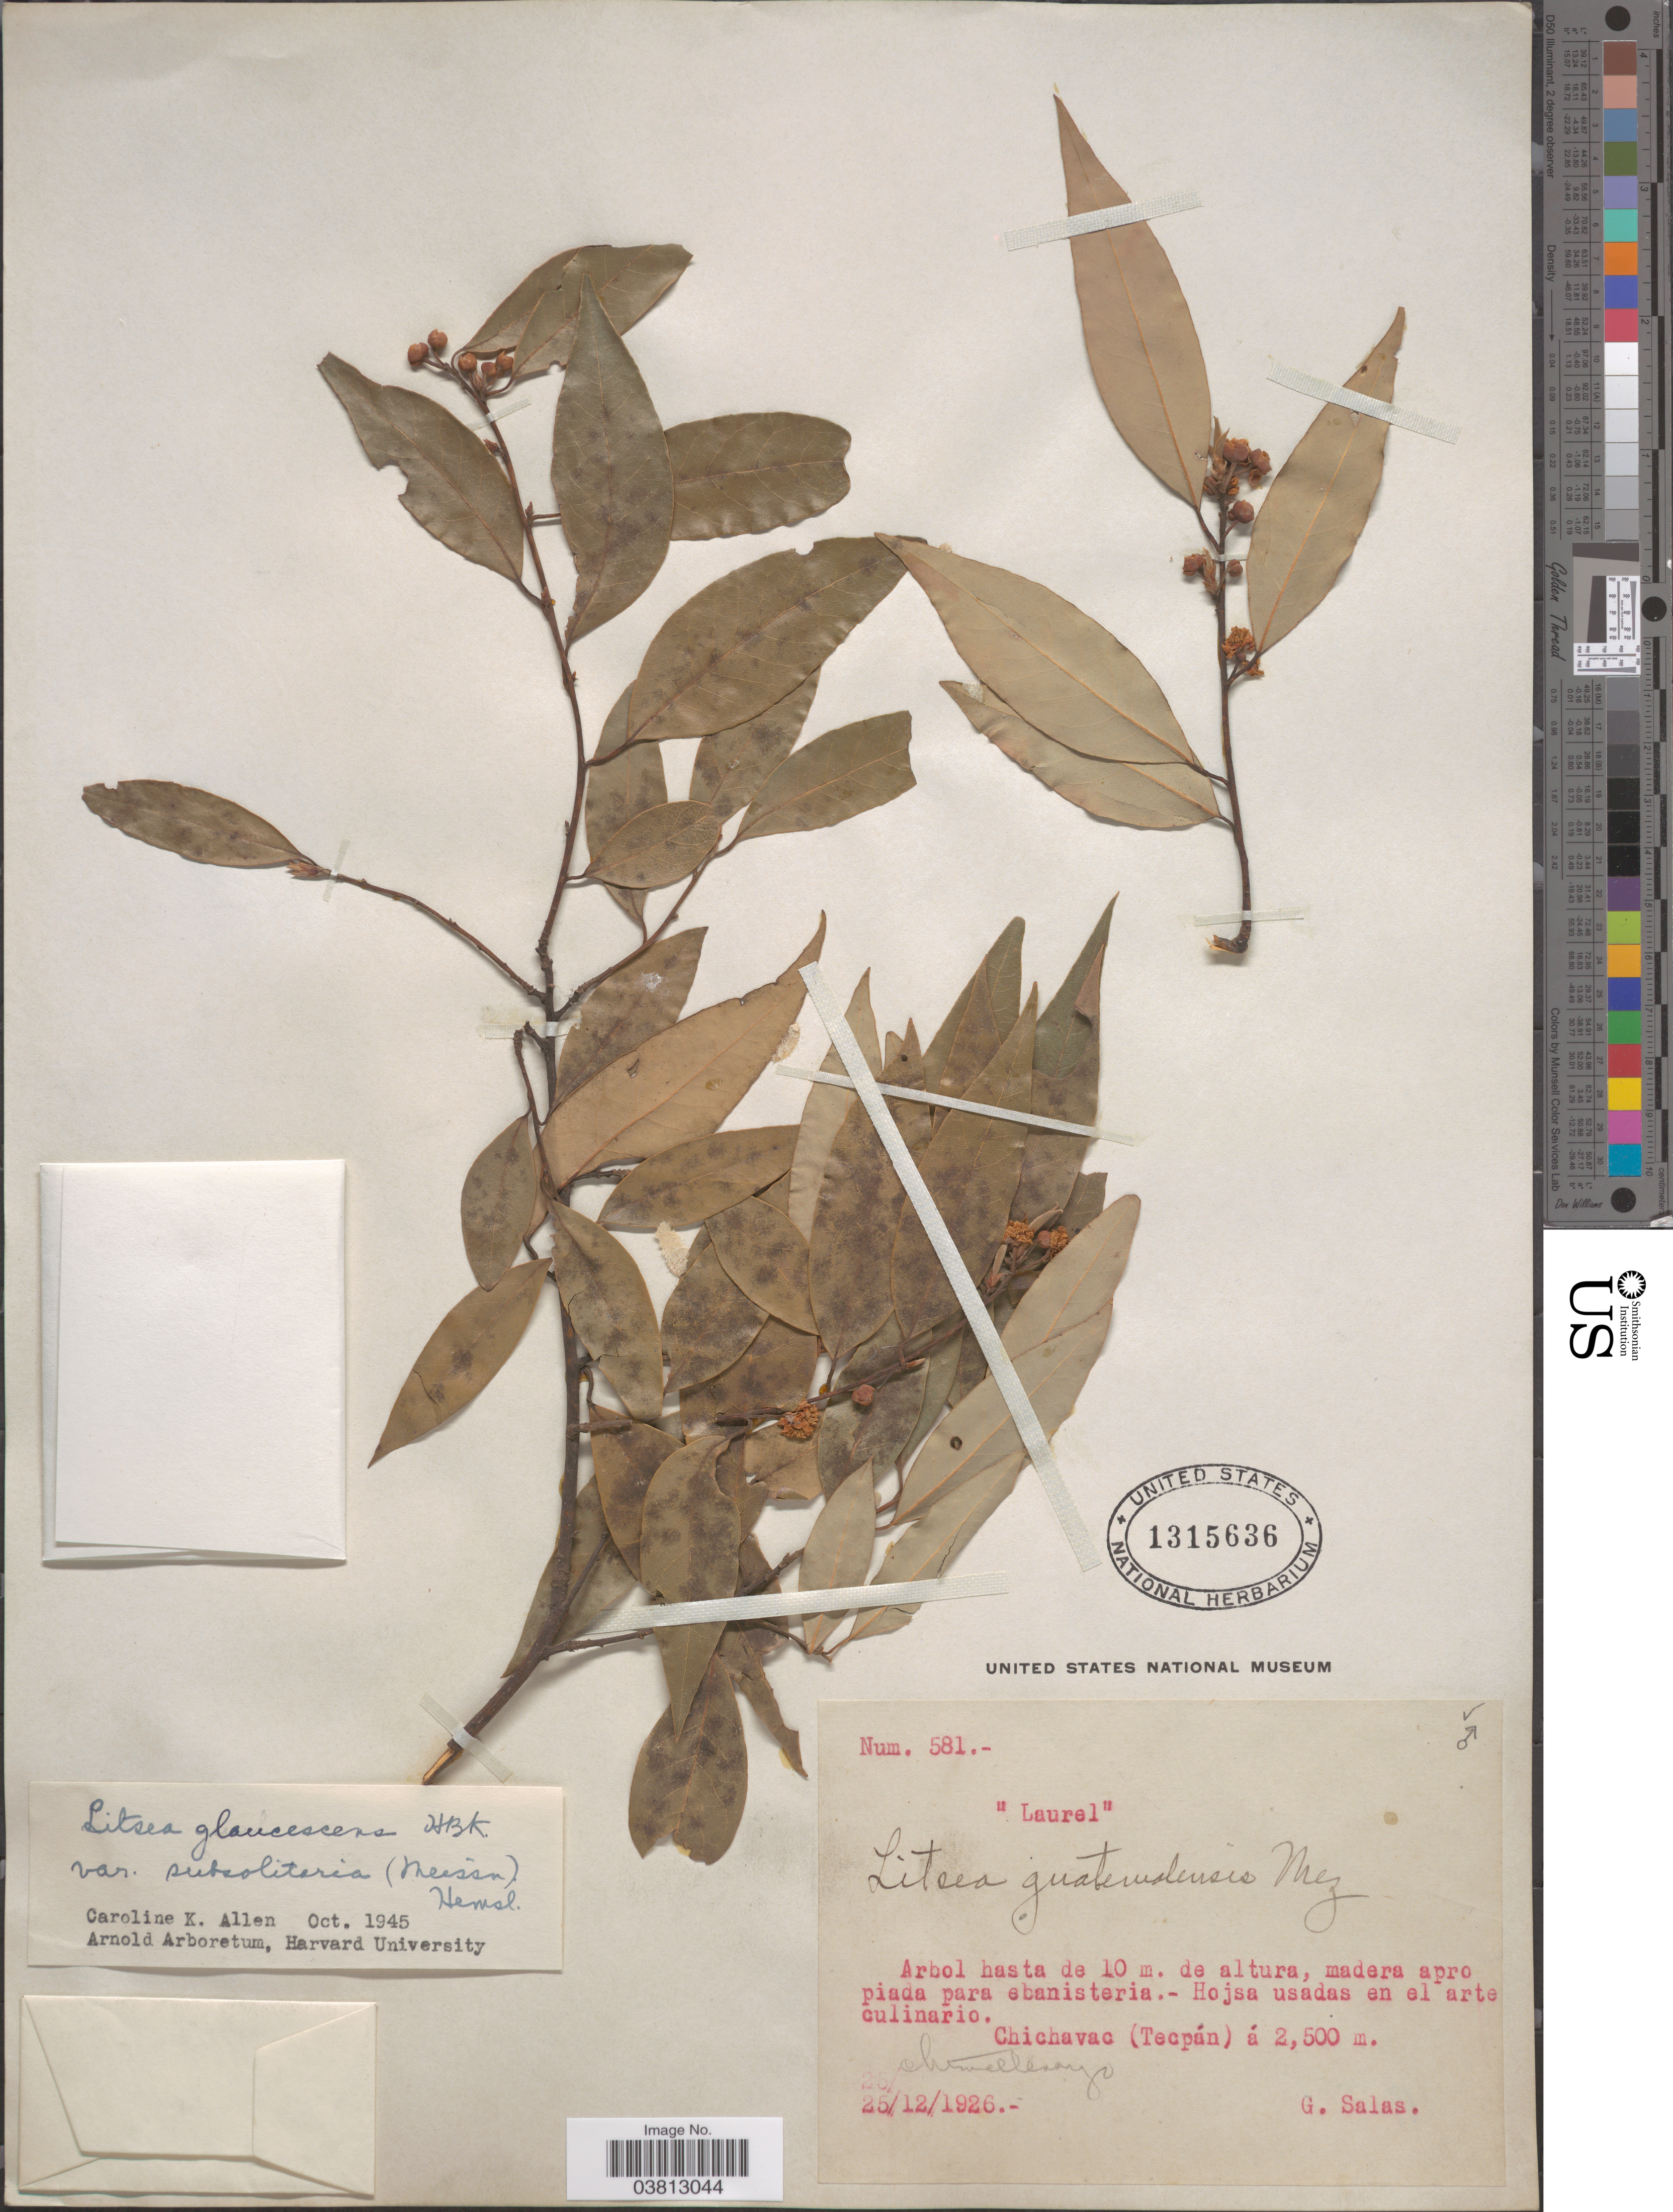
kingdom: Plantae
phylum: Tracheophyta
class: Magnoliopsida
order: Laurales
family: Lauraceae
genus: Litsea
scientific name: Litsea glaucescens var. subsolitaria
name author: Kunth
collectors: G. Salas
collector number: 581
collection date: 1926-12-25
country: Guatemala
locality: Chichavac (Tecpán). Chimaltenango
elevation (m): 2500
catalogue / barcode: US 1315636